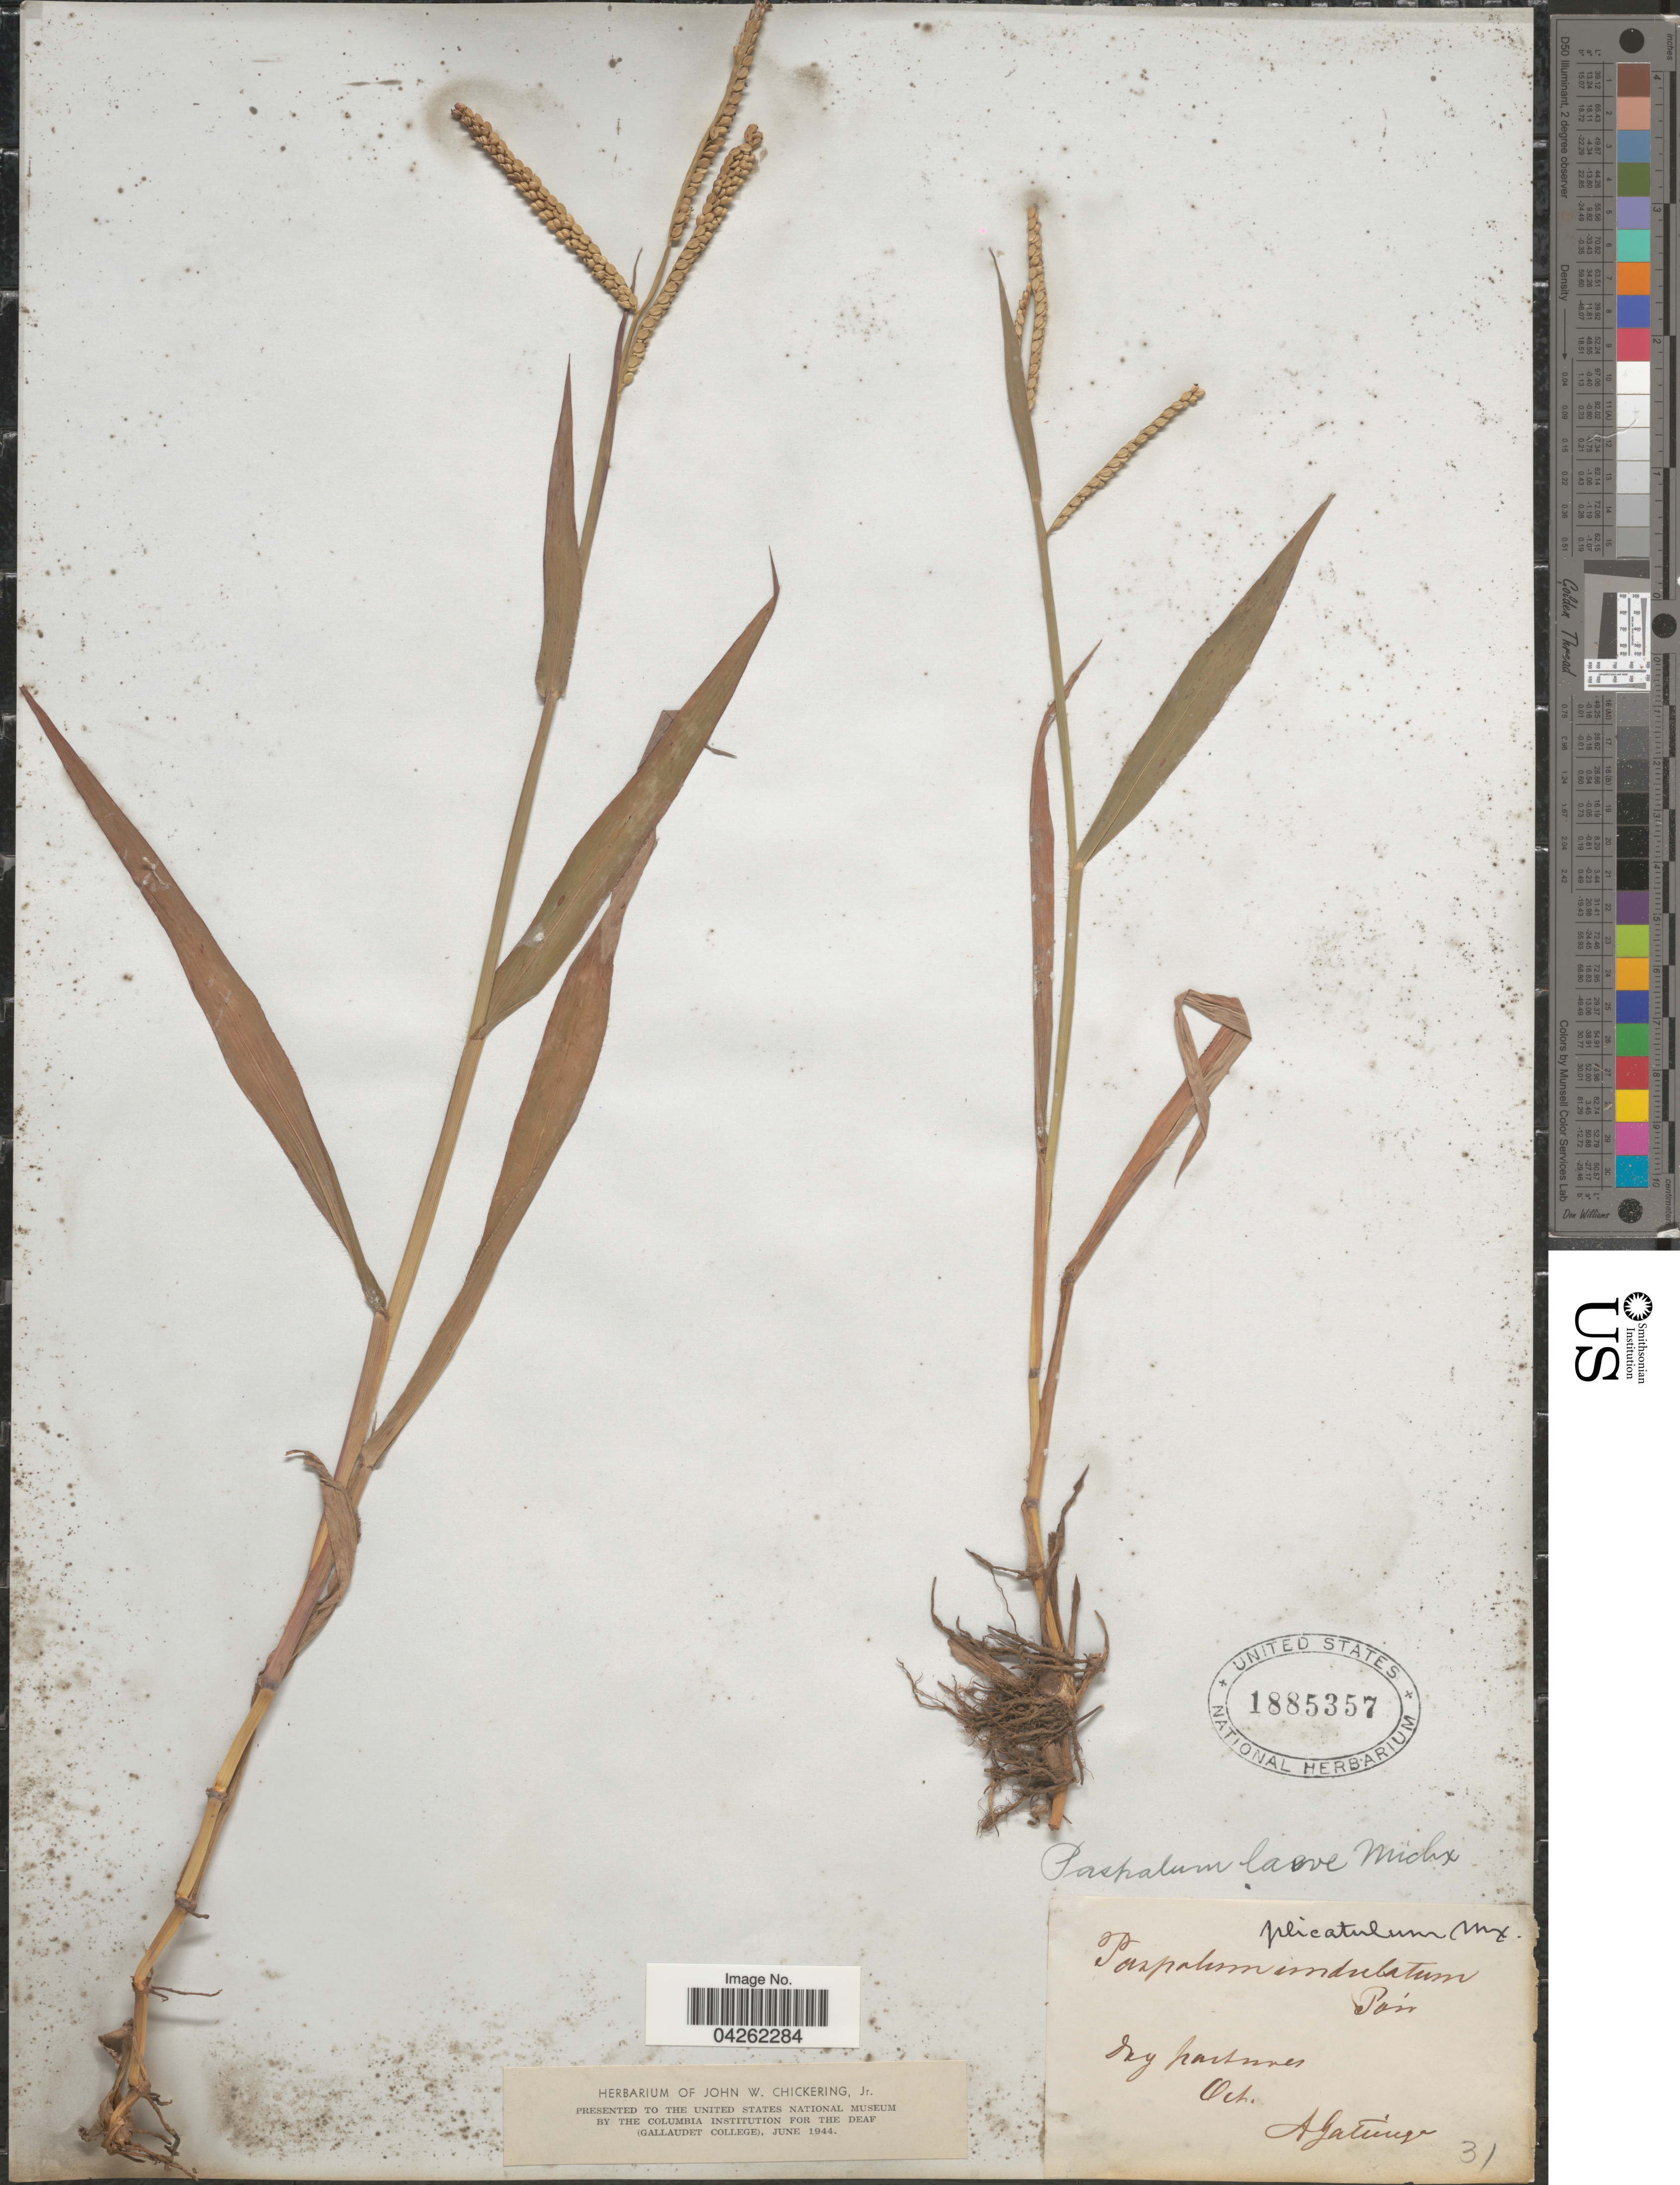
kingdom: Plantae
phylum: Tracheophyta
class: Liliopsida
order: Poales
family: Poaceae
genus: Paspalum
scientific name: Paspalum laeve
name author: Michx.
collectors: A. Gattinger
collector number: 31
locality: Dry pastures.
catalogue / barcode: US 1885357